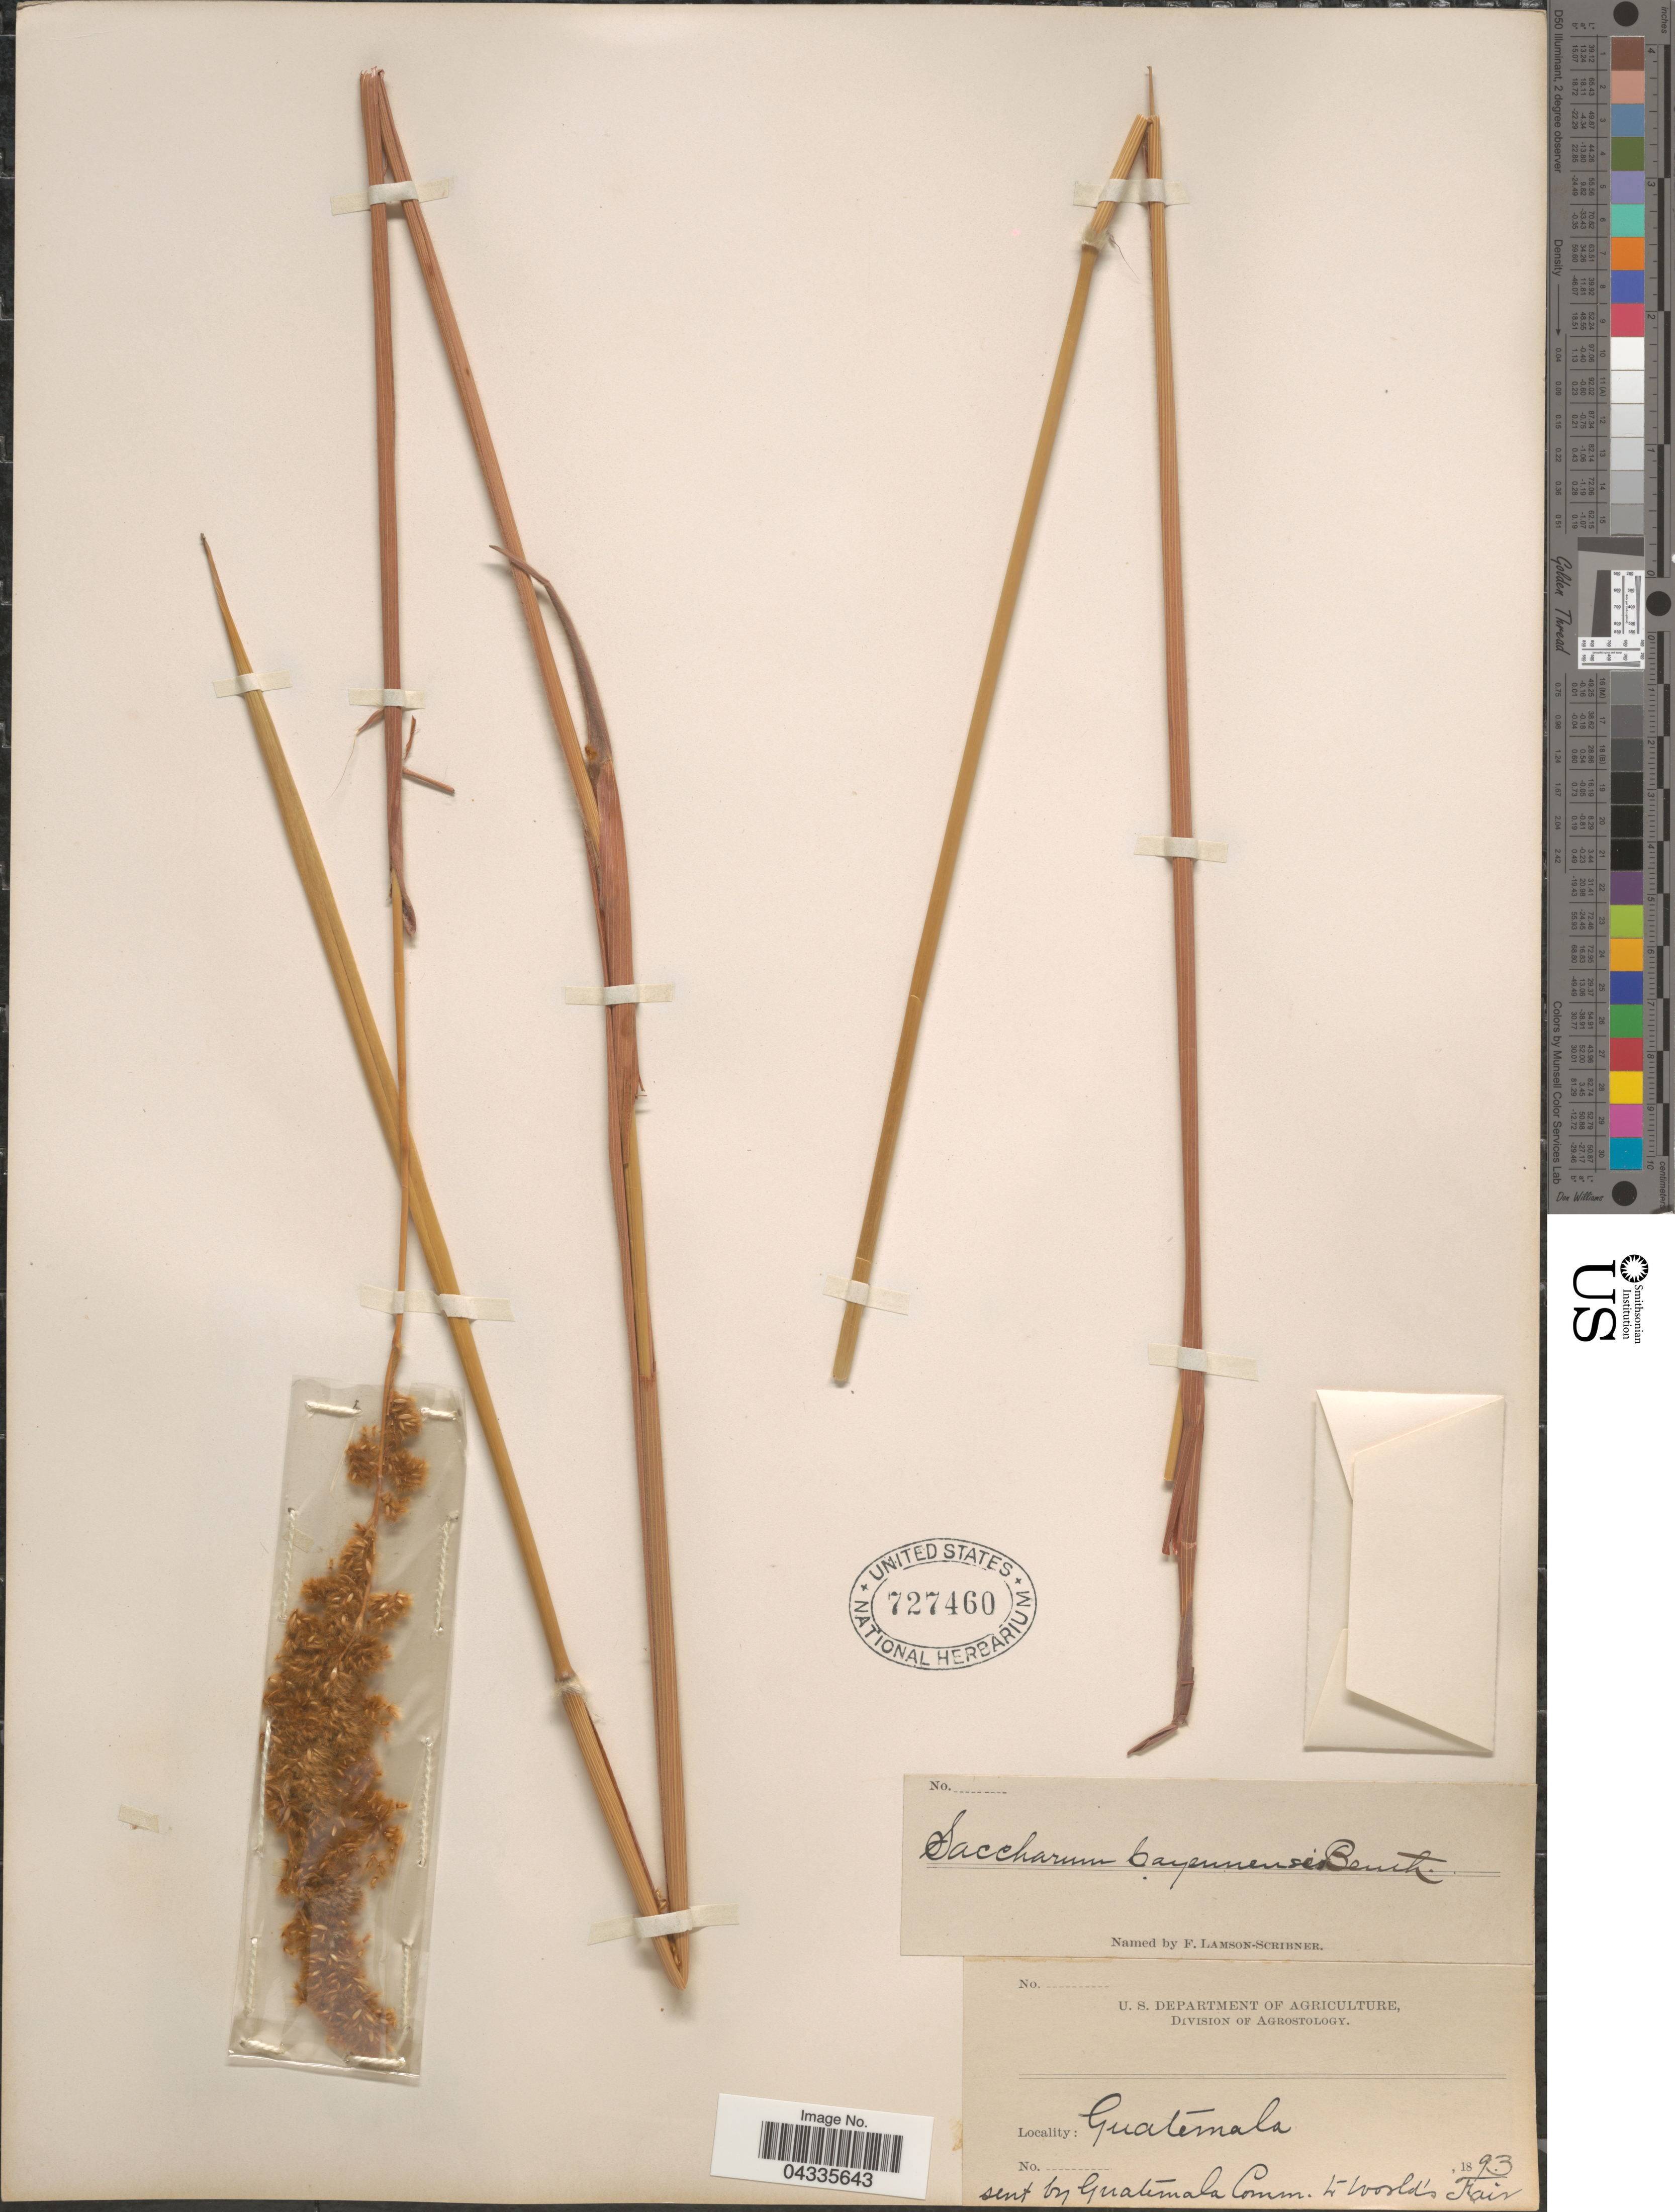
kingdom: Plantae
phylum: Tracheophyta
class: Liliopsida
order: Poales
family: Poaceae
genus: Eriochrysis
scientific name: Eriochrysis cayennensis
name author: P. Beauv.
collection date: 1893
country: Guatemala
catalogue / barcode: US 727460